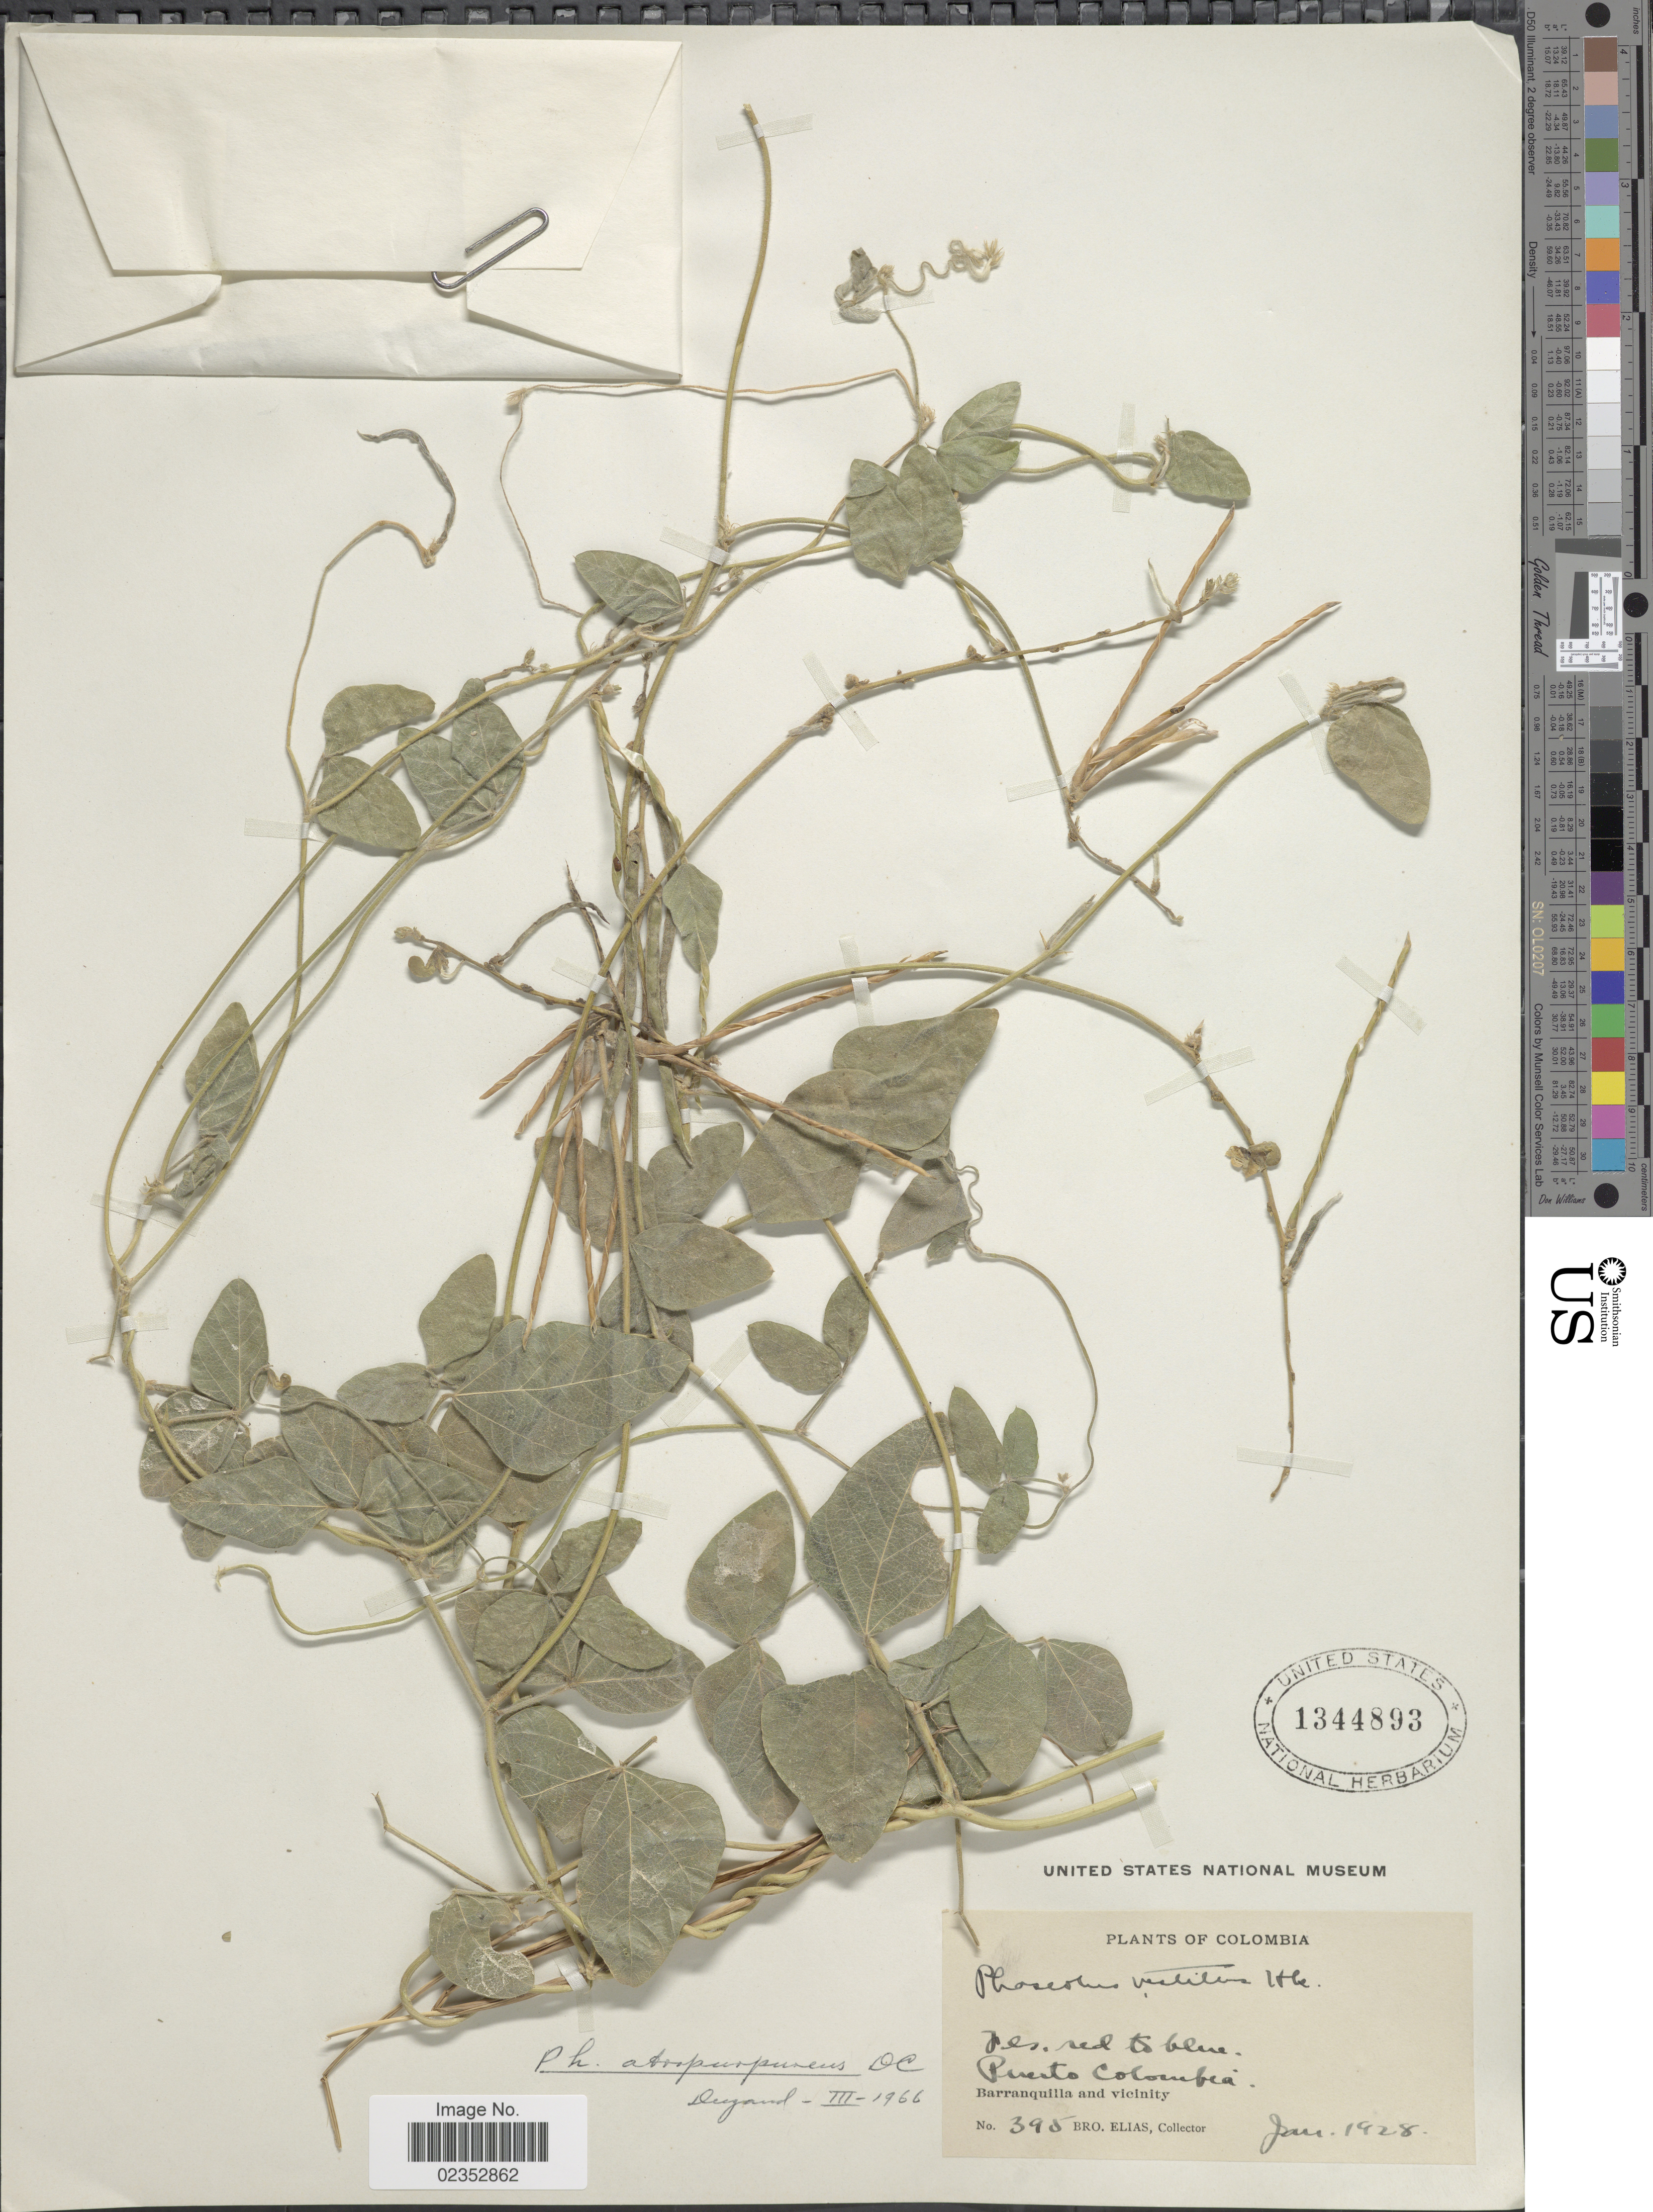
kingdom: Plantae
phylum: Tracheophyta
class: Magnoliopsida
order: Fabales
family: Fabaceae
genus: Macroptilium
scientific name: Macroptilium gracile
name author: (Poepp. ex Benth.) Urb.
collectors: Bro. Elias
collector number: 395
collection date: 1928-01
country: Colombia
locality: Puerto Colombia, Barranquilla and vicinity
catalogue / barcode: US 1344893